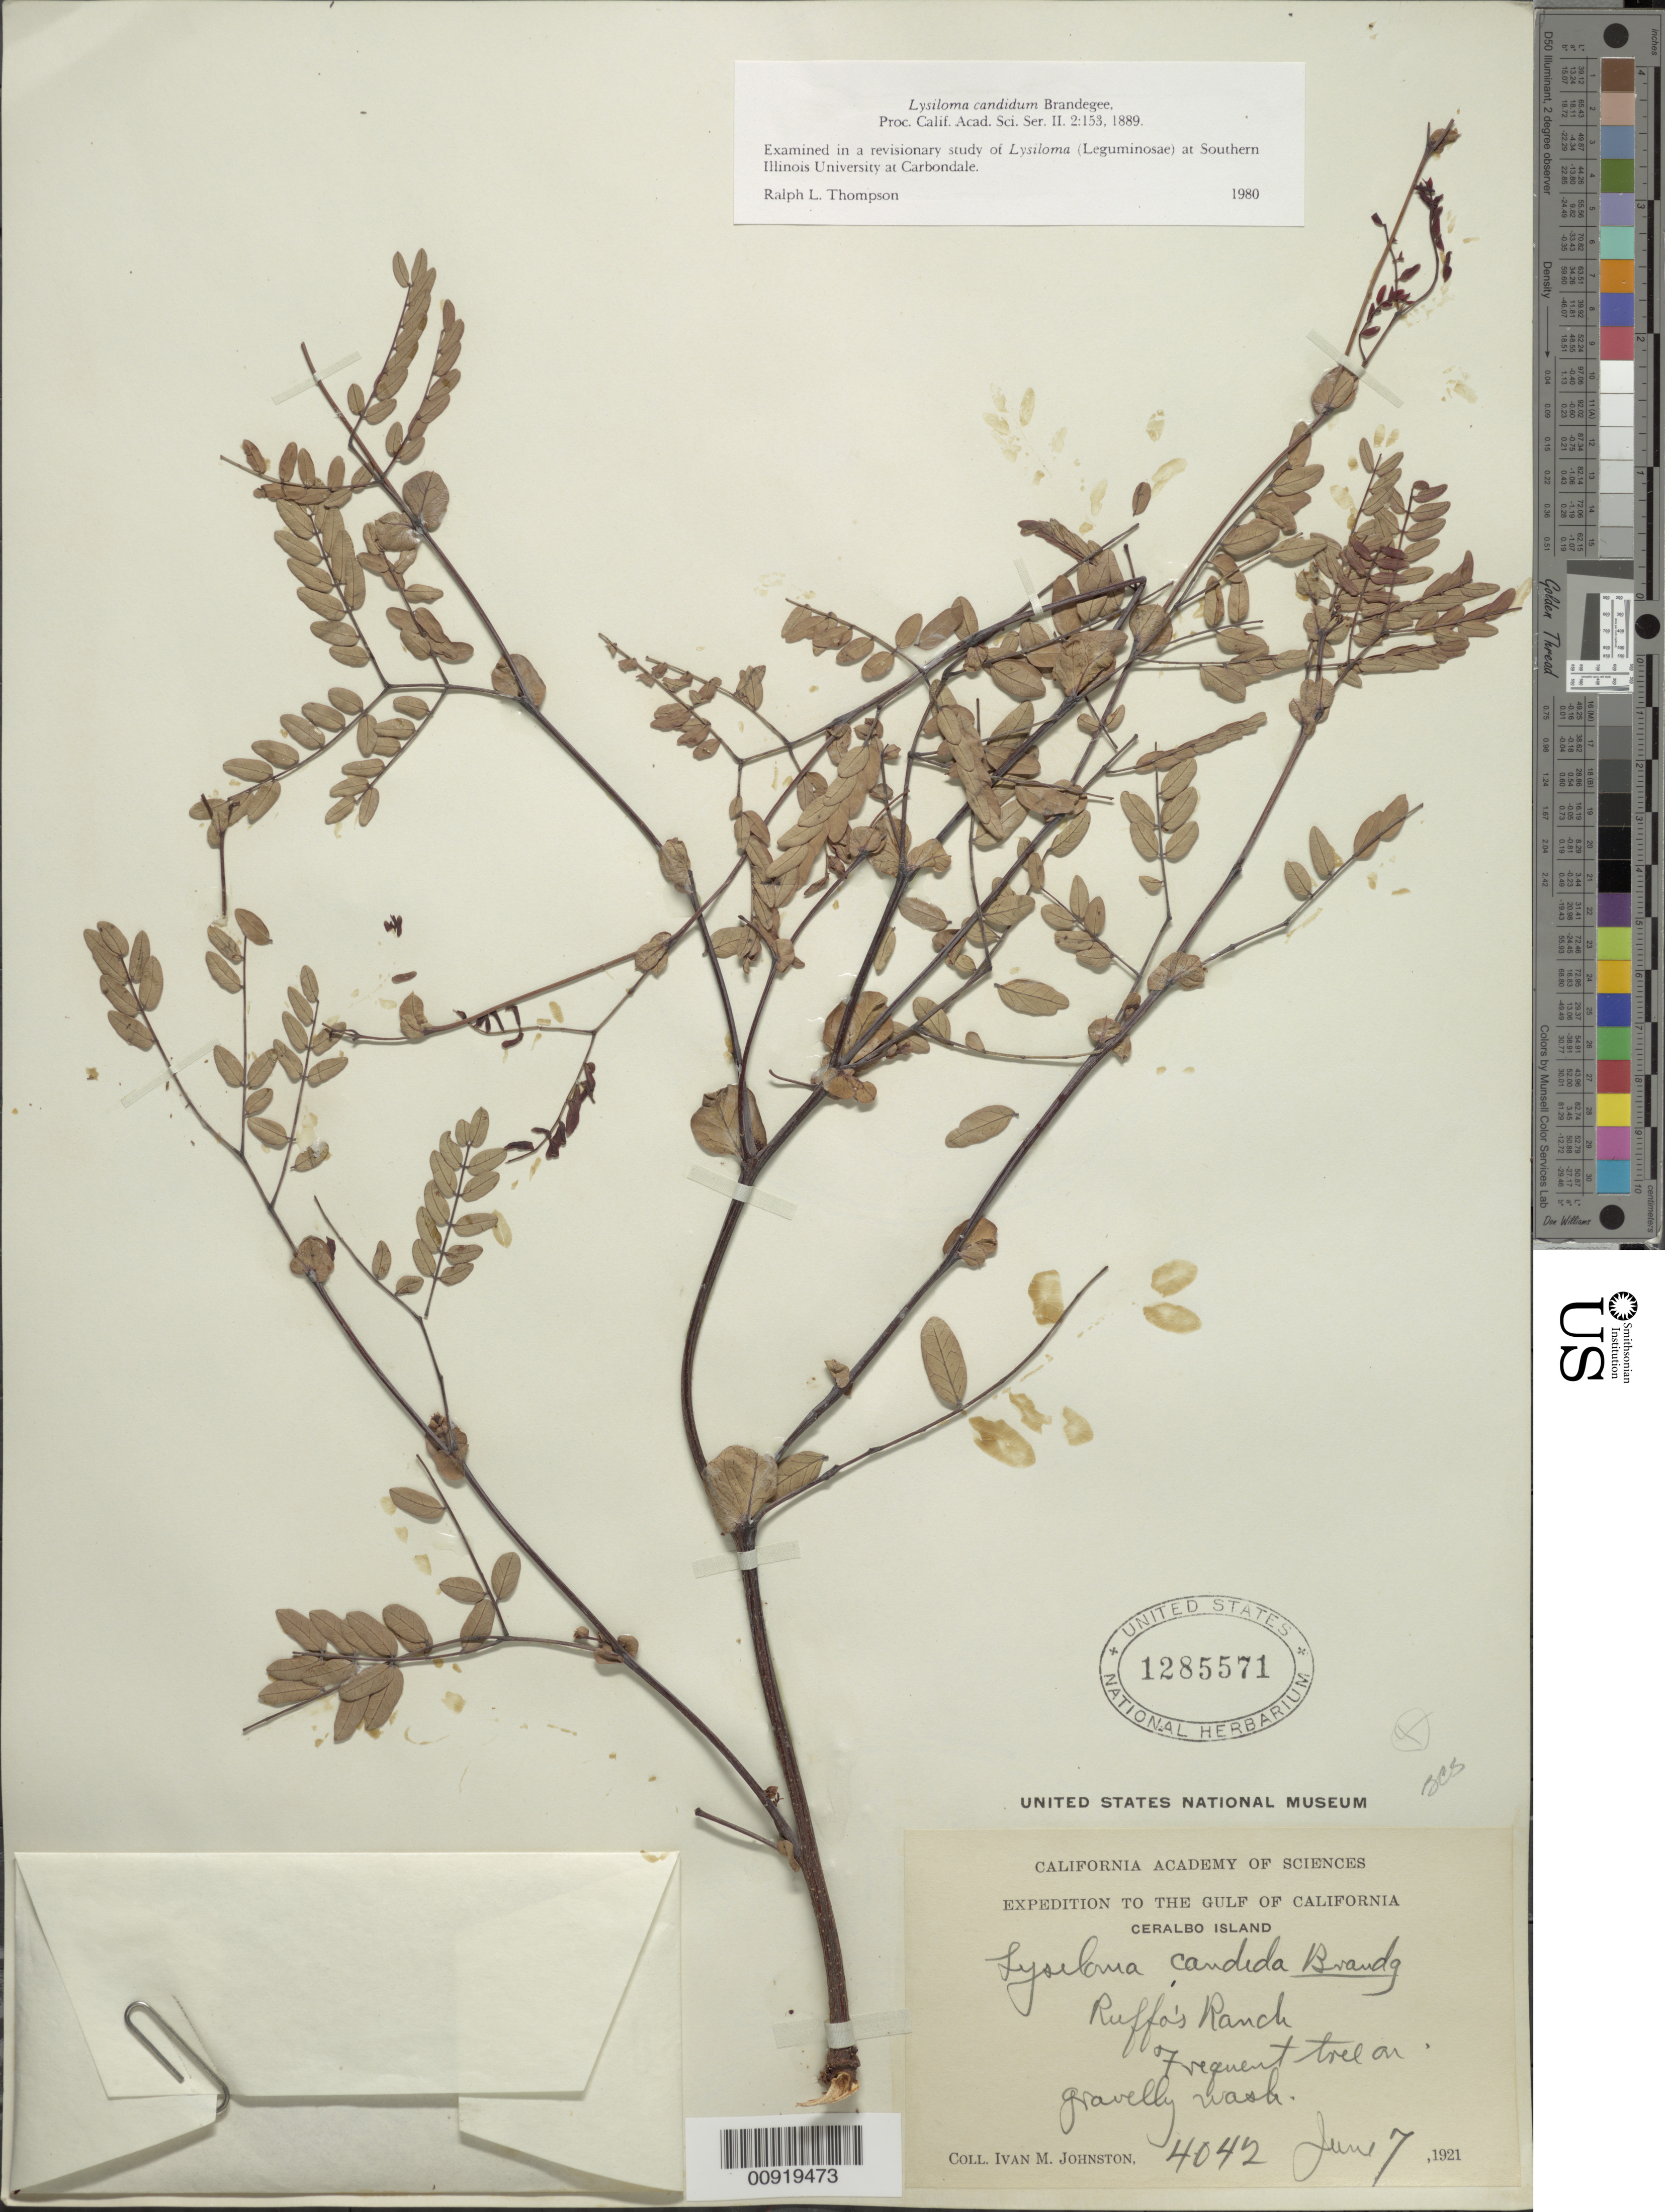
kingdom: Plantae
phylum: Tracheophyta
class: Magnoliopsida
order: Fabales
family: Fabaceae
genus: Lysiloma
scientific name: Lysiloma candidum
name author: Brandegee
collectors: I.M. Johnston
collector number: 4042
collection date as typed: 07 Jun 1921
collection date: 1921-06-07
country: Mexico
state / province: Baja California Sur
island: Cerralvo I.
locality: Ruffo's Ranch. Ceralbo [sic] Island.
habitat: Gravelly wash.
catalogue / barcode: US 1285571